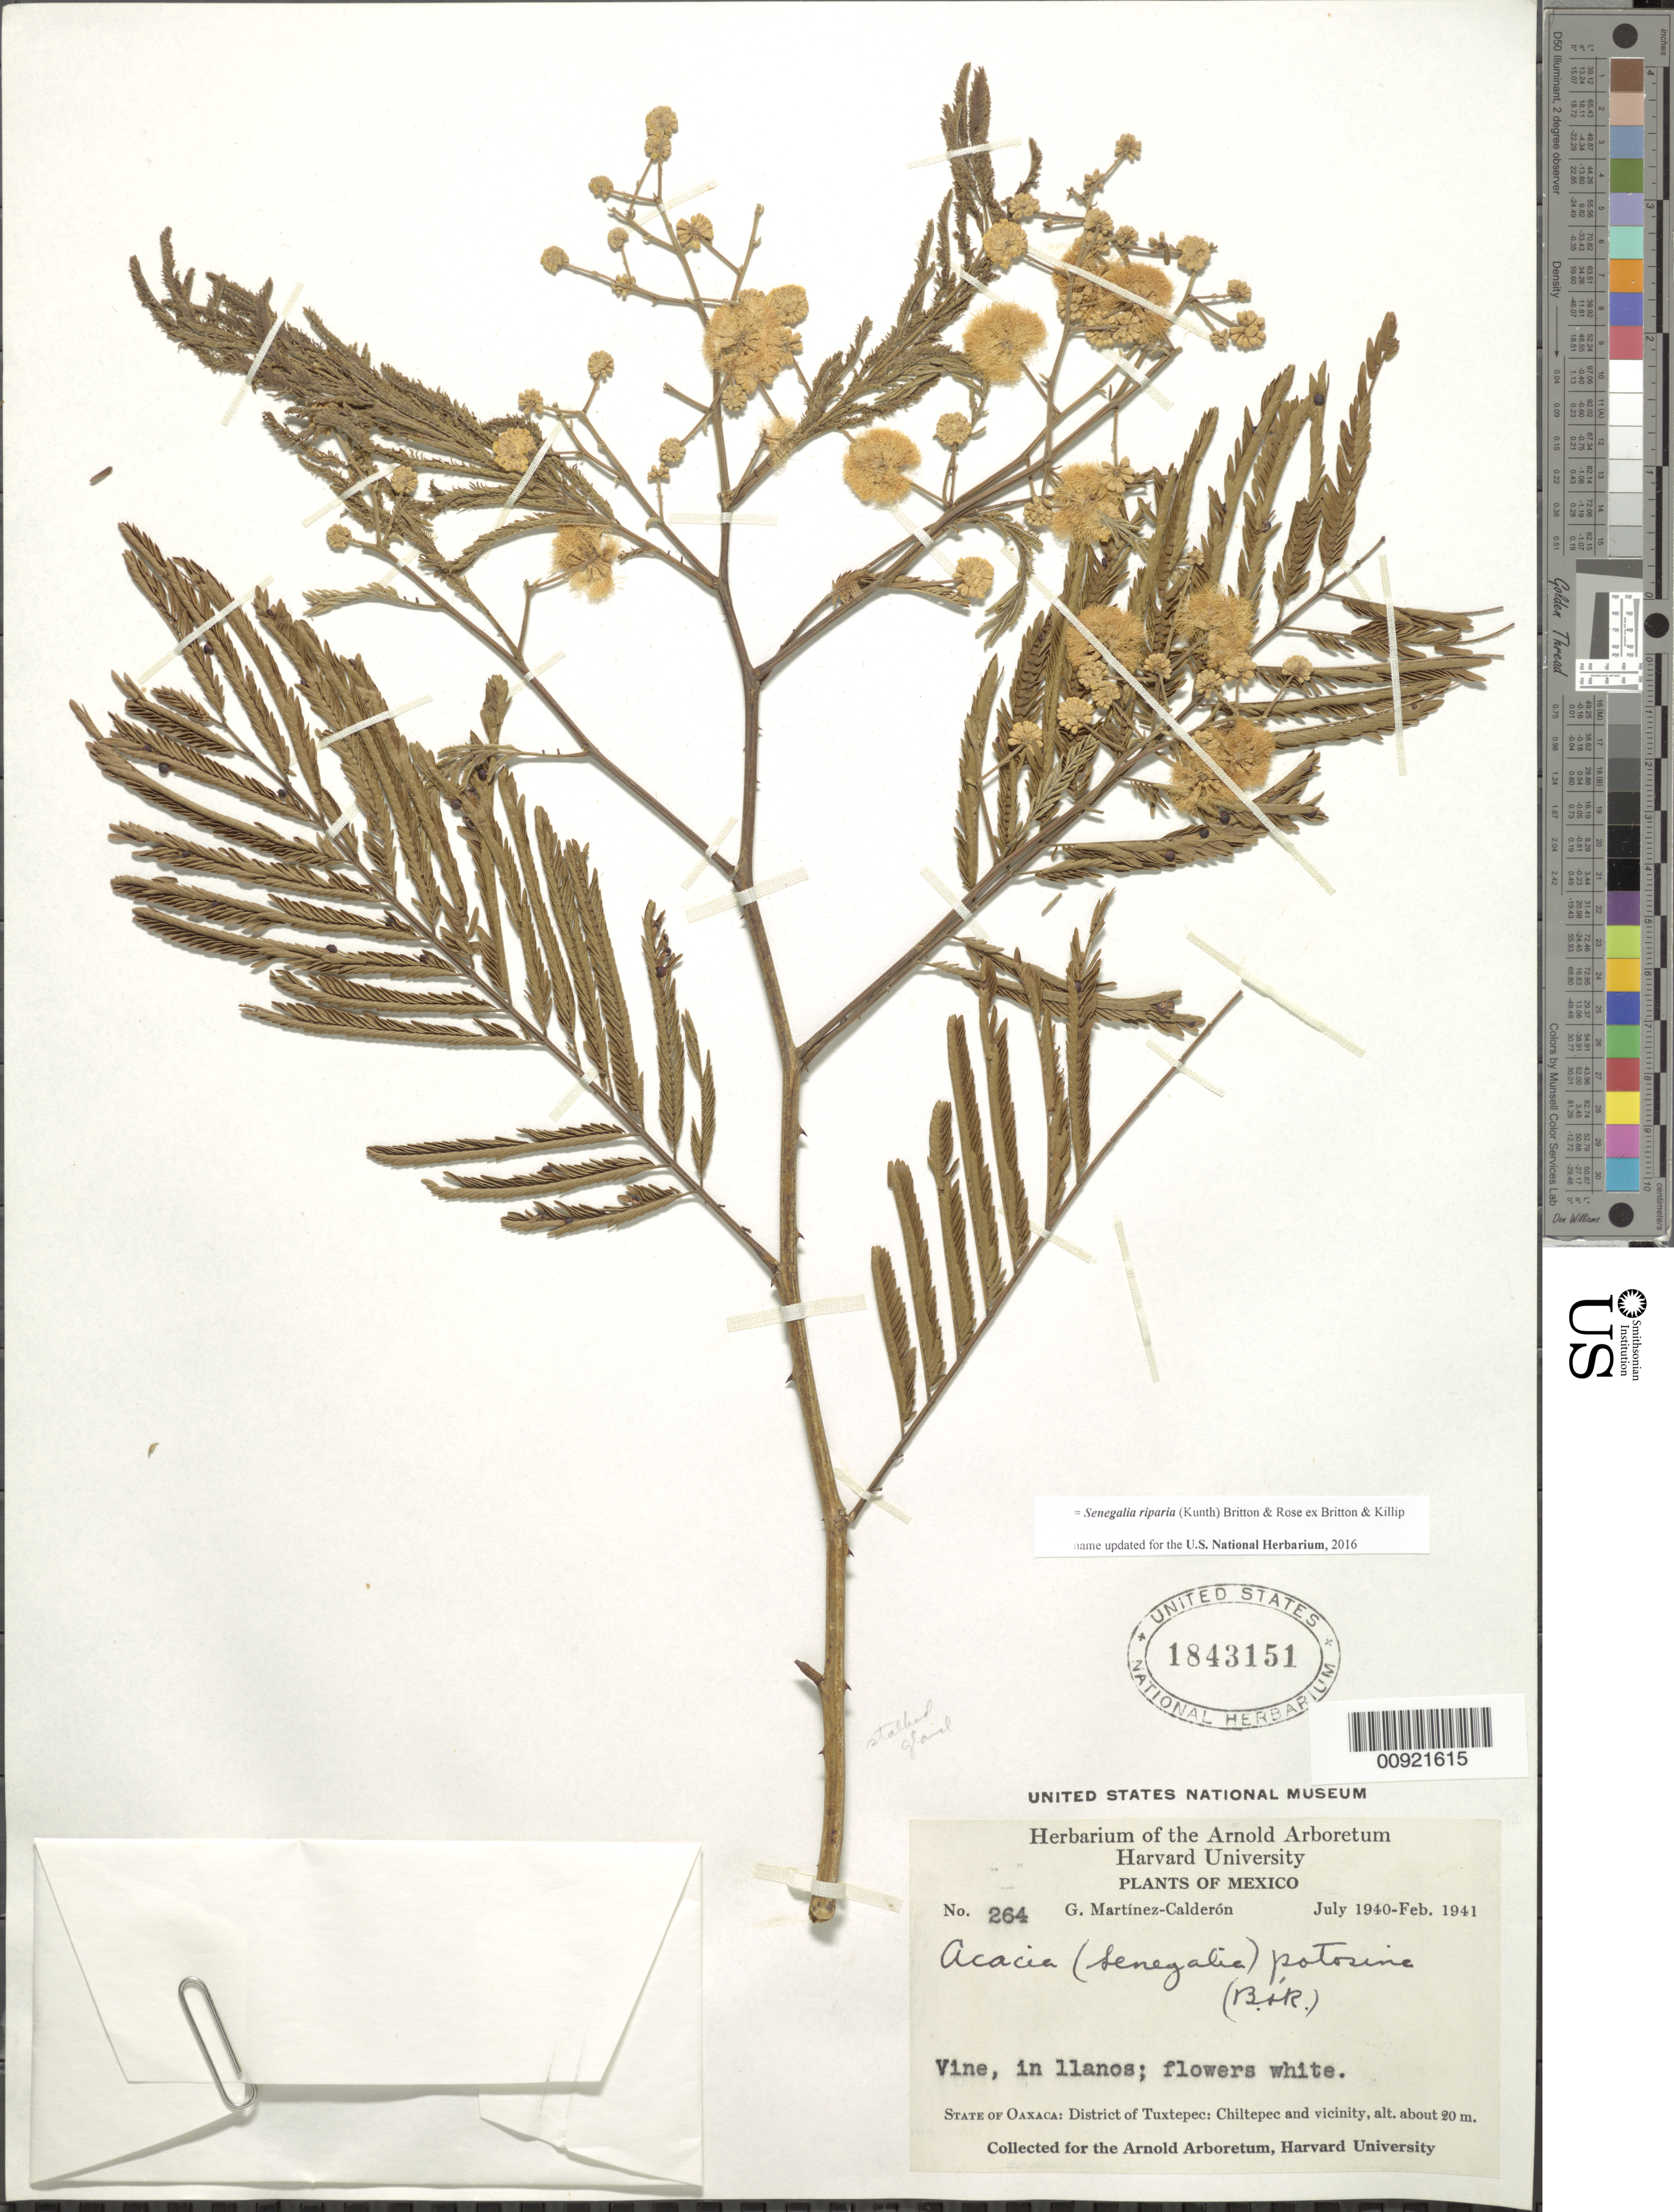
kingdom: Plantae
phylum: Tracheophyta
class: Magnoliopsida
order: Fabales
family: Fabaceae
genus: Senegalia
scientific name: Senegalia riparia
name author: (Kunth) Britton & Rose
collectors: G. Martinez-C.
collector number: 264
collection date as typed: Jul 1940 to -- Feb 1941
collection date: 1940-07/1941-02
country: Mexico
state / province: Oaxaca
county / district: Tuxtepec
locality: State of Oaxaca: District of Tuxtepec: Chiltepec and vicinity.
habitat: In llanos.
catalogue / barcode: US 1843151